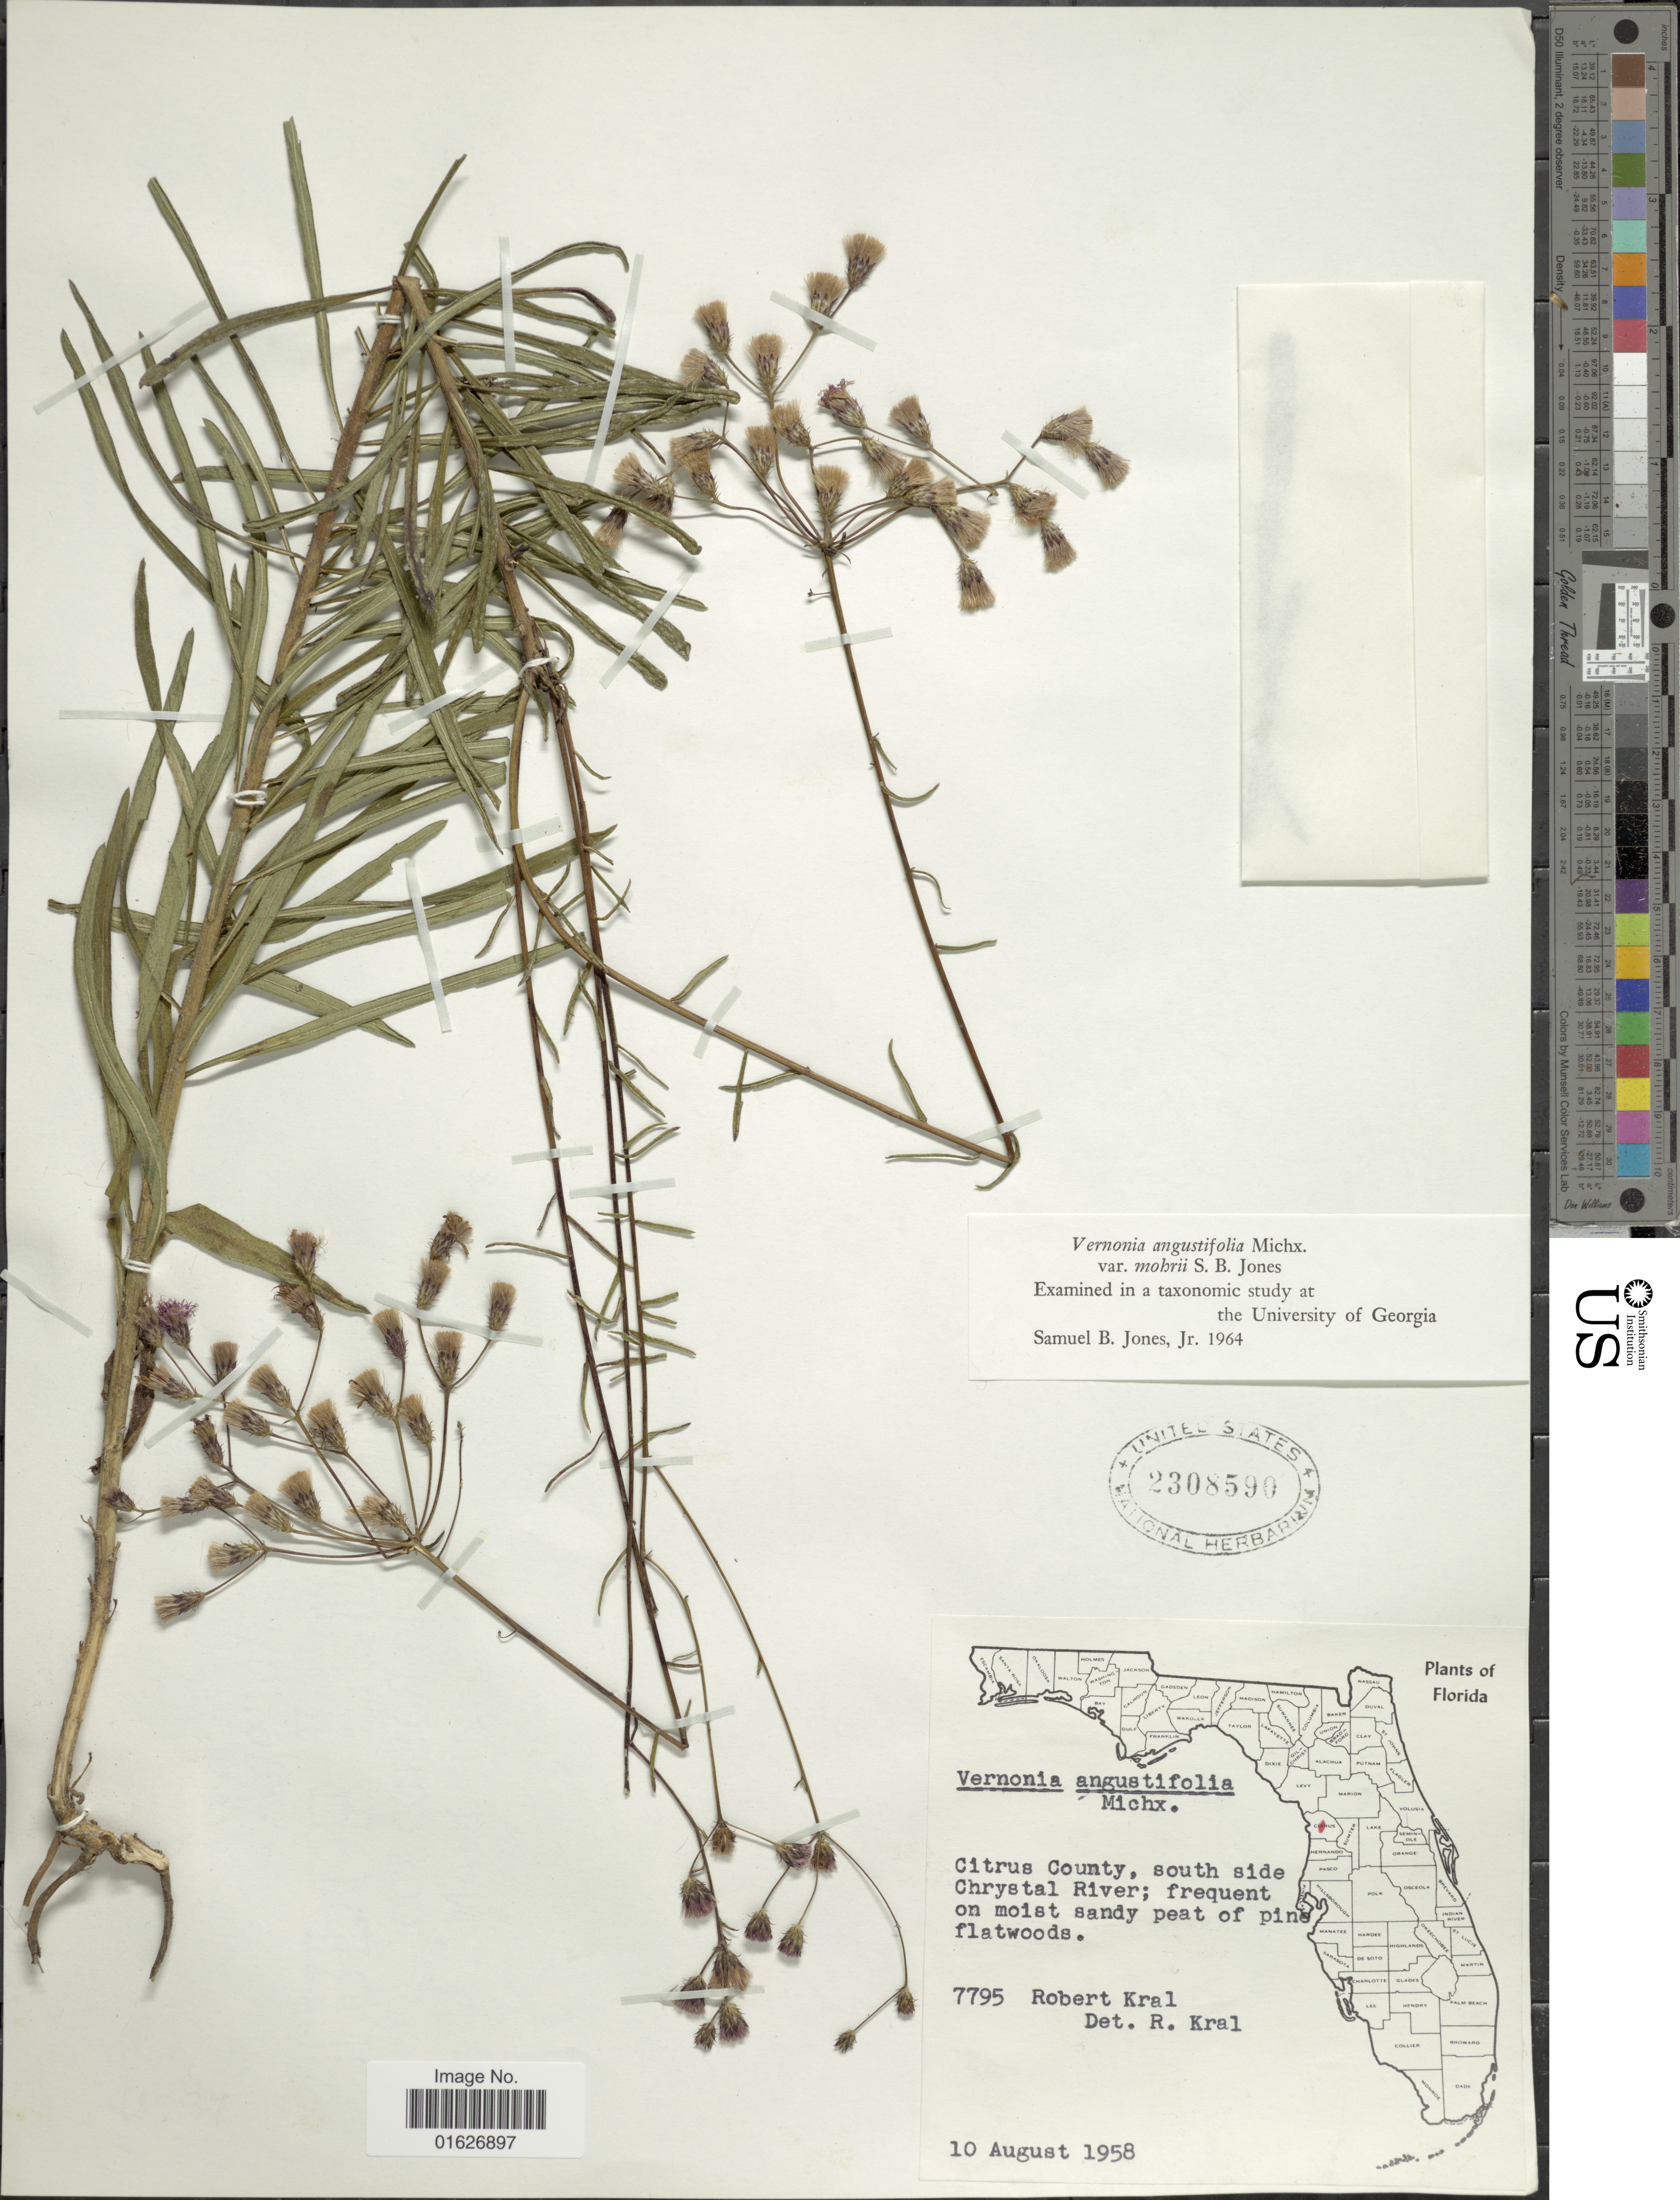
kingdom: Plantae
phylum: Tracheophyta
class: Magnoliopsida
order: Asterales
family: Asteraceae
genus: Vernonia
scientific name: Vernonia angustifolia var. mohrii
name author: S.B. Jones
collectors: R. Kral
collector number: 7795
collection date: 1958-08-10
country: United States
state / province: Florida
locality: Citrus County, south side Chrystal River.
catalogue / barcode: US 2308590